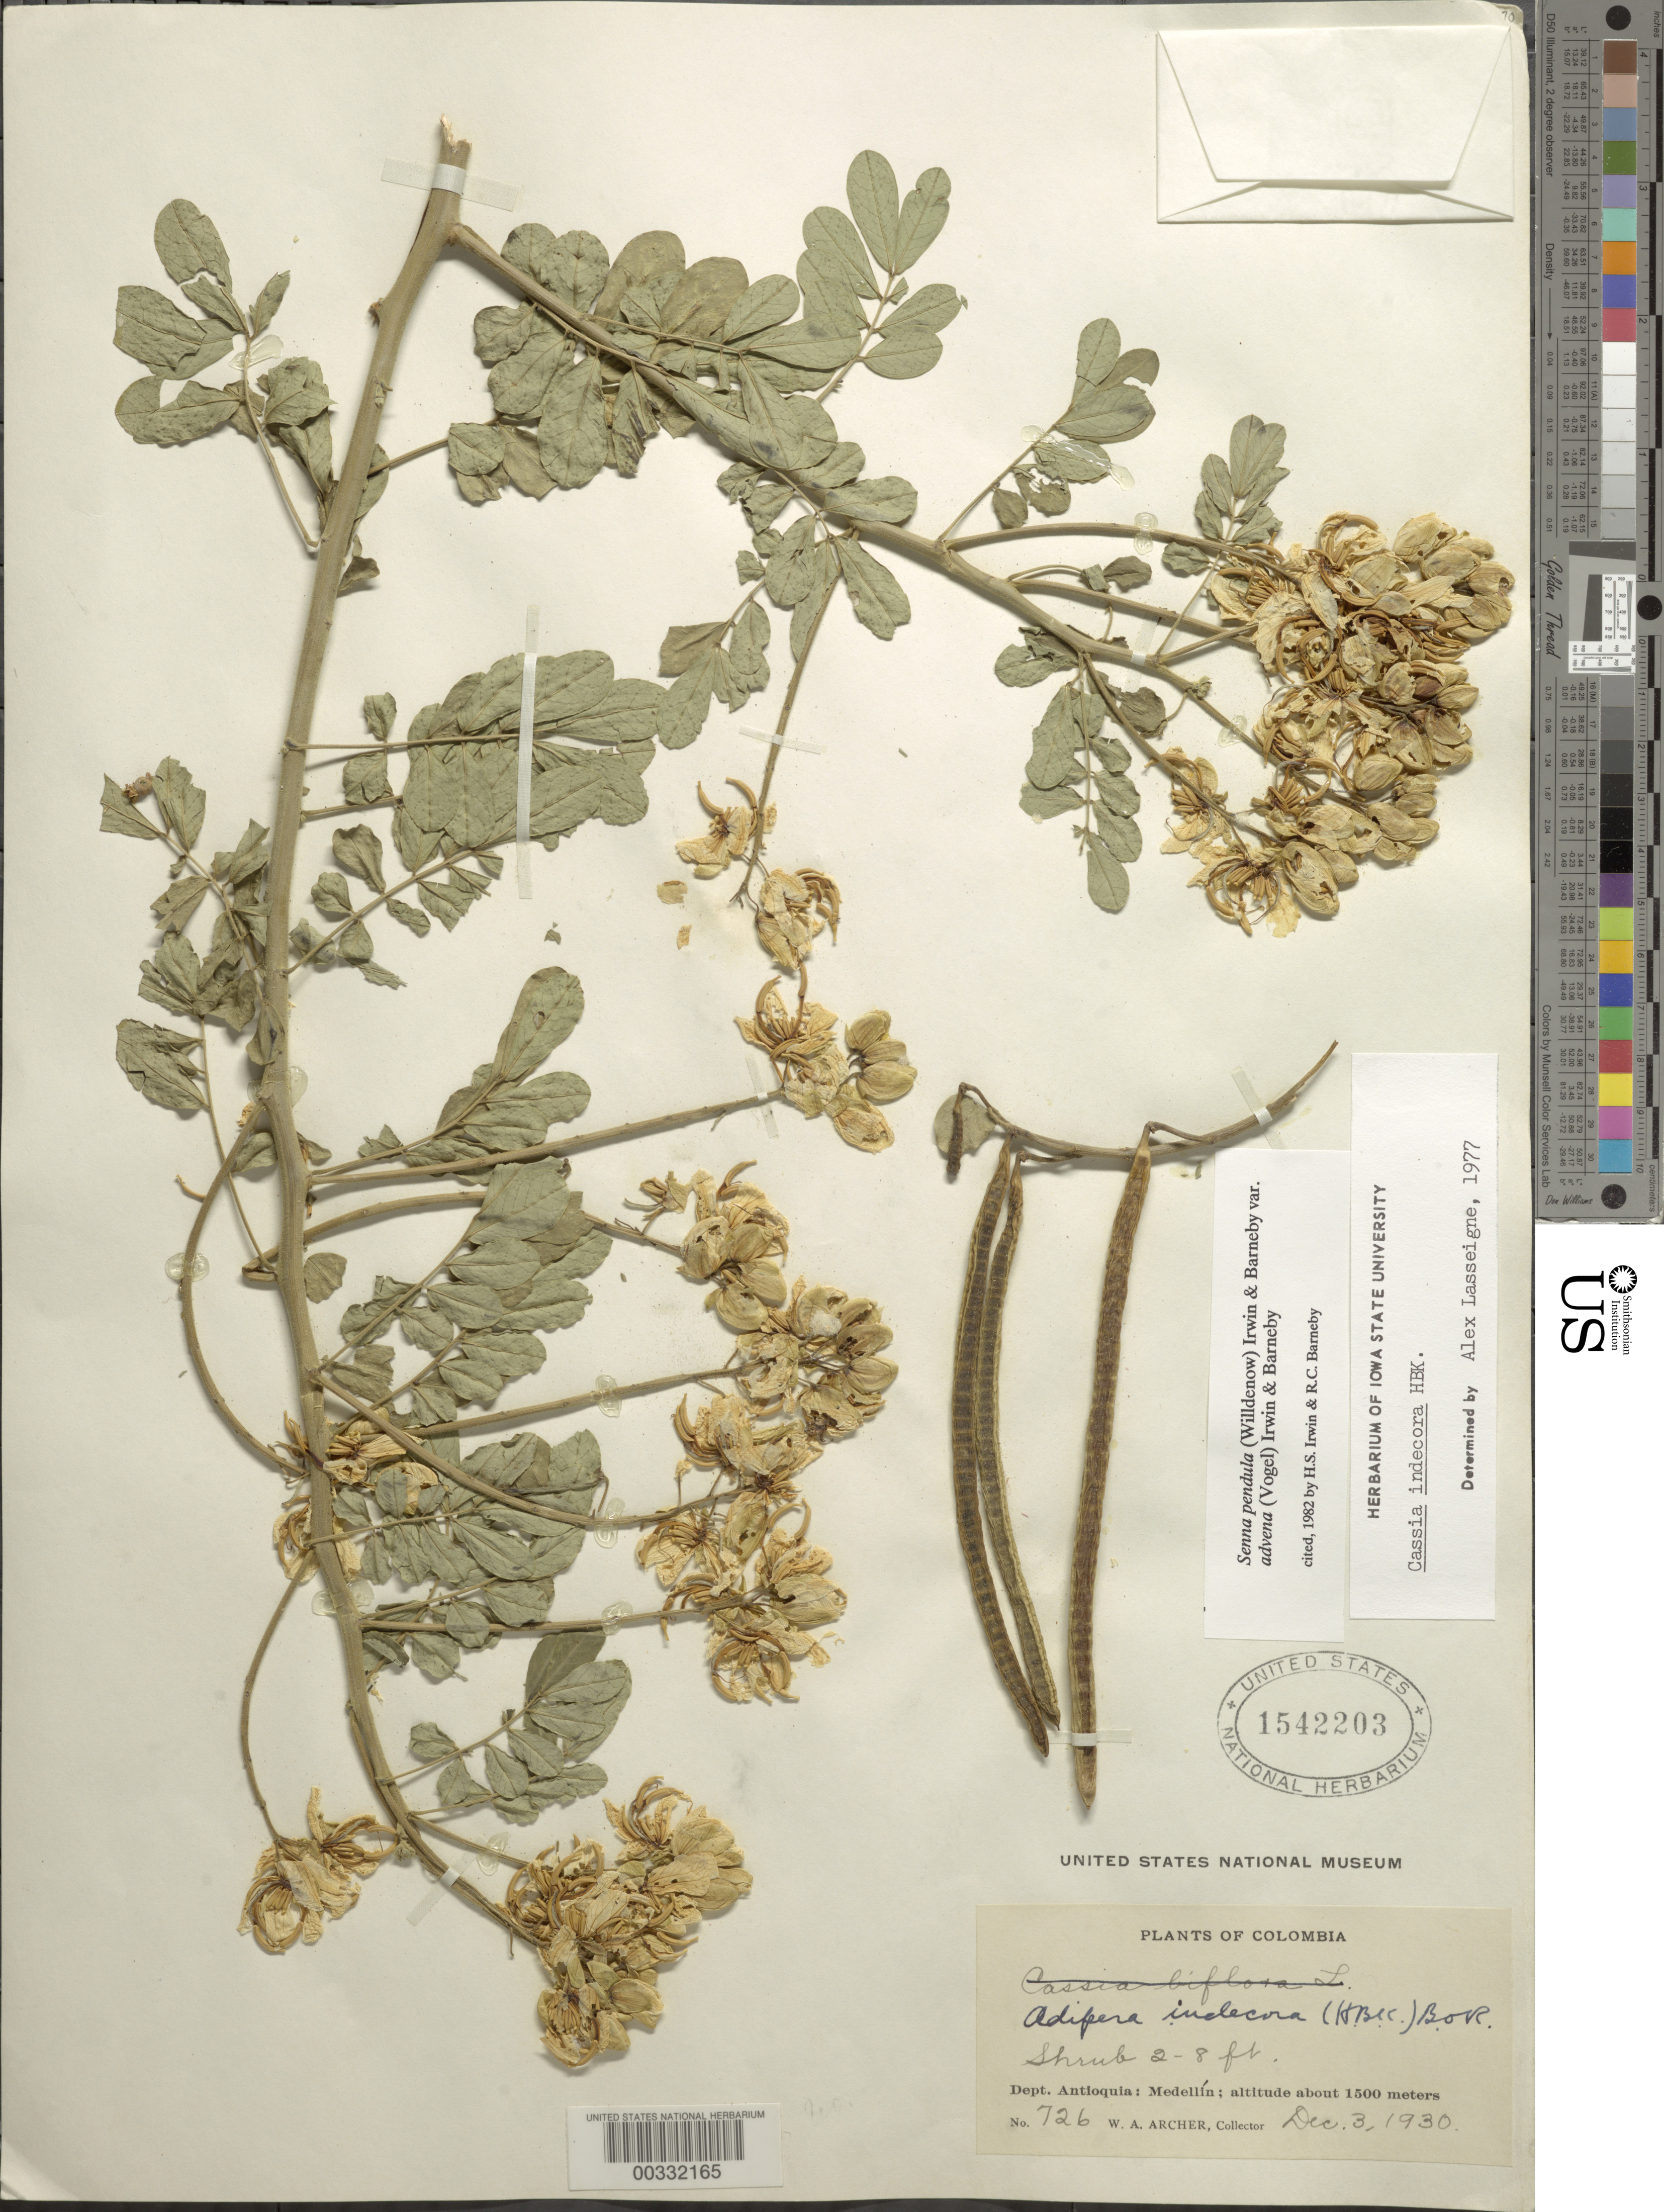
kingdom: Plantae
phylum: Tracheophyta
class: Magnoliopsida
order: Fabales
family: Fabaceae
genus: Senna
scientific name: Senna pendula var. advena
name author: (Vogel) H.S. Irwin & Barneby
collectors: W. A. Archer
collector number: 726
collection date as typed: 03 Dec 1930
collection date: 1930-12-03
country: Colombia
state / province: Antioquia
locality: Medellin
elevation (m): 1500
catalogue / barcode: US 1542203